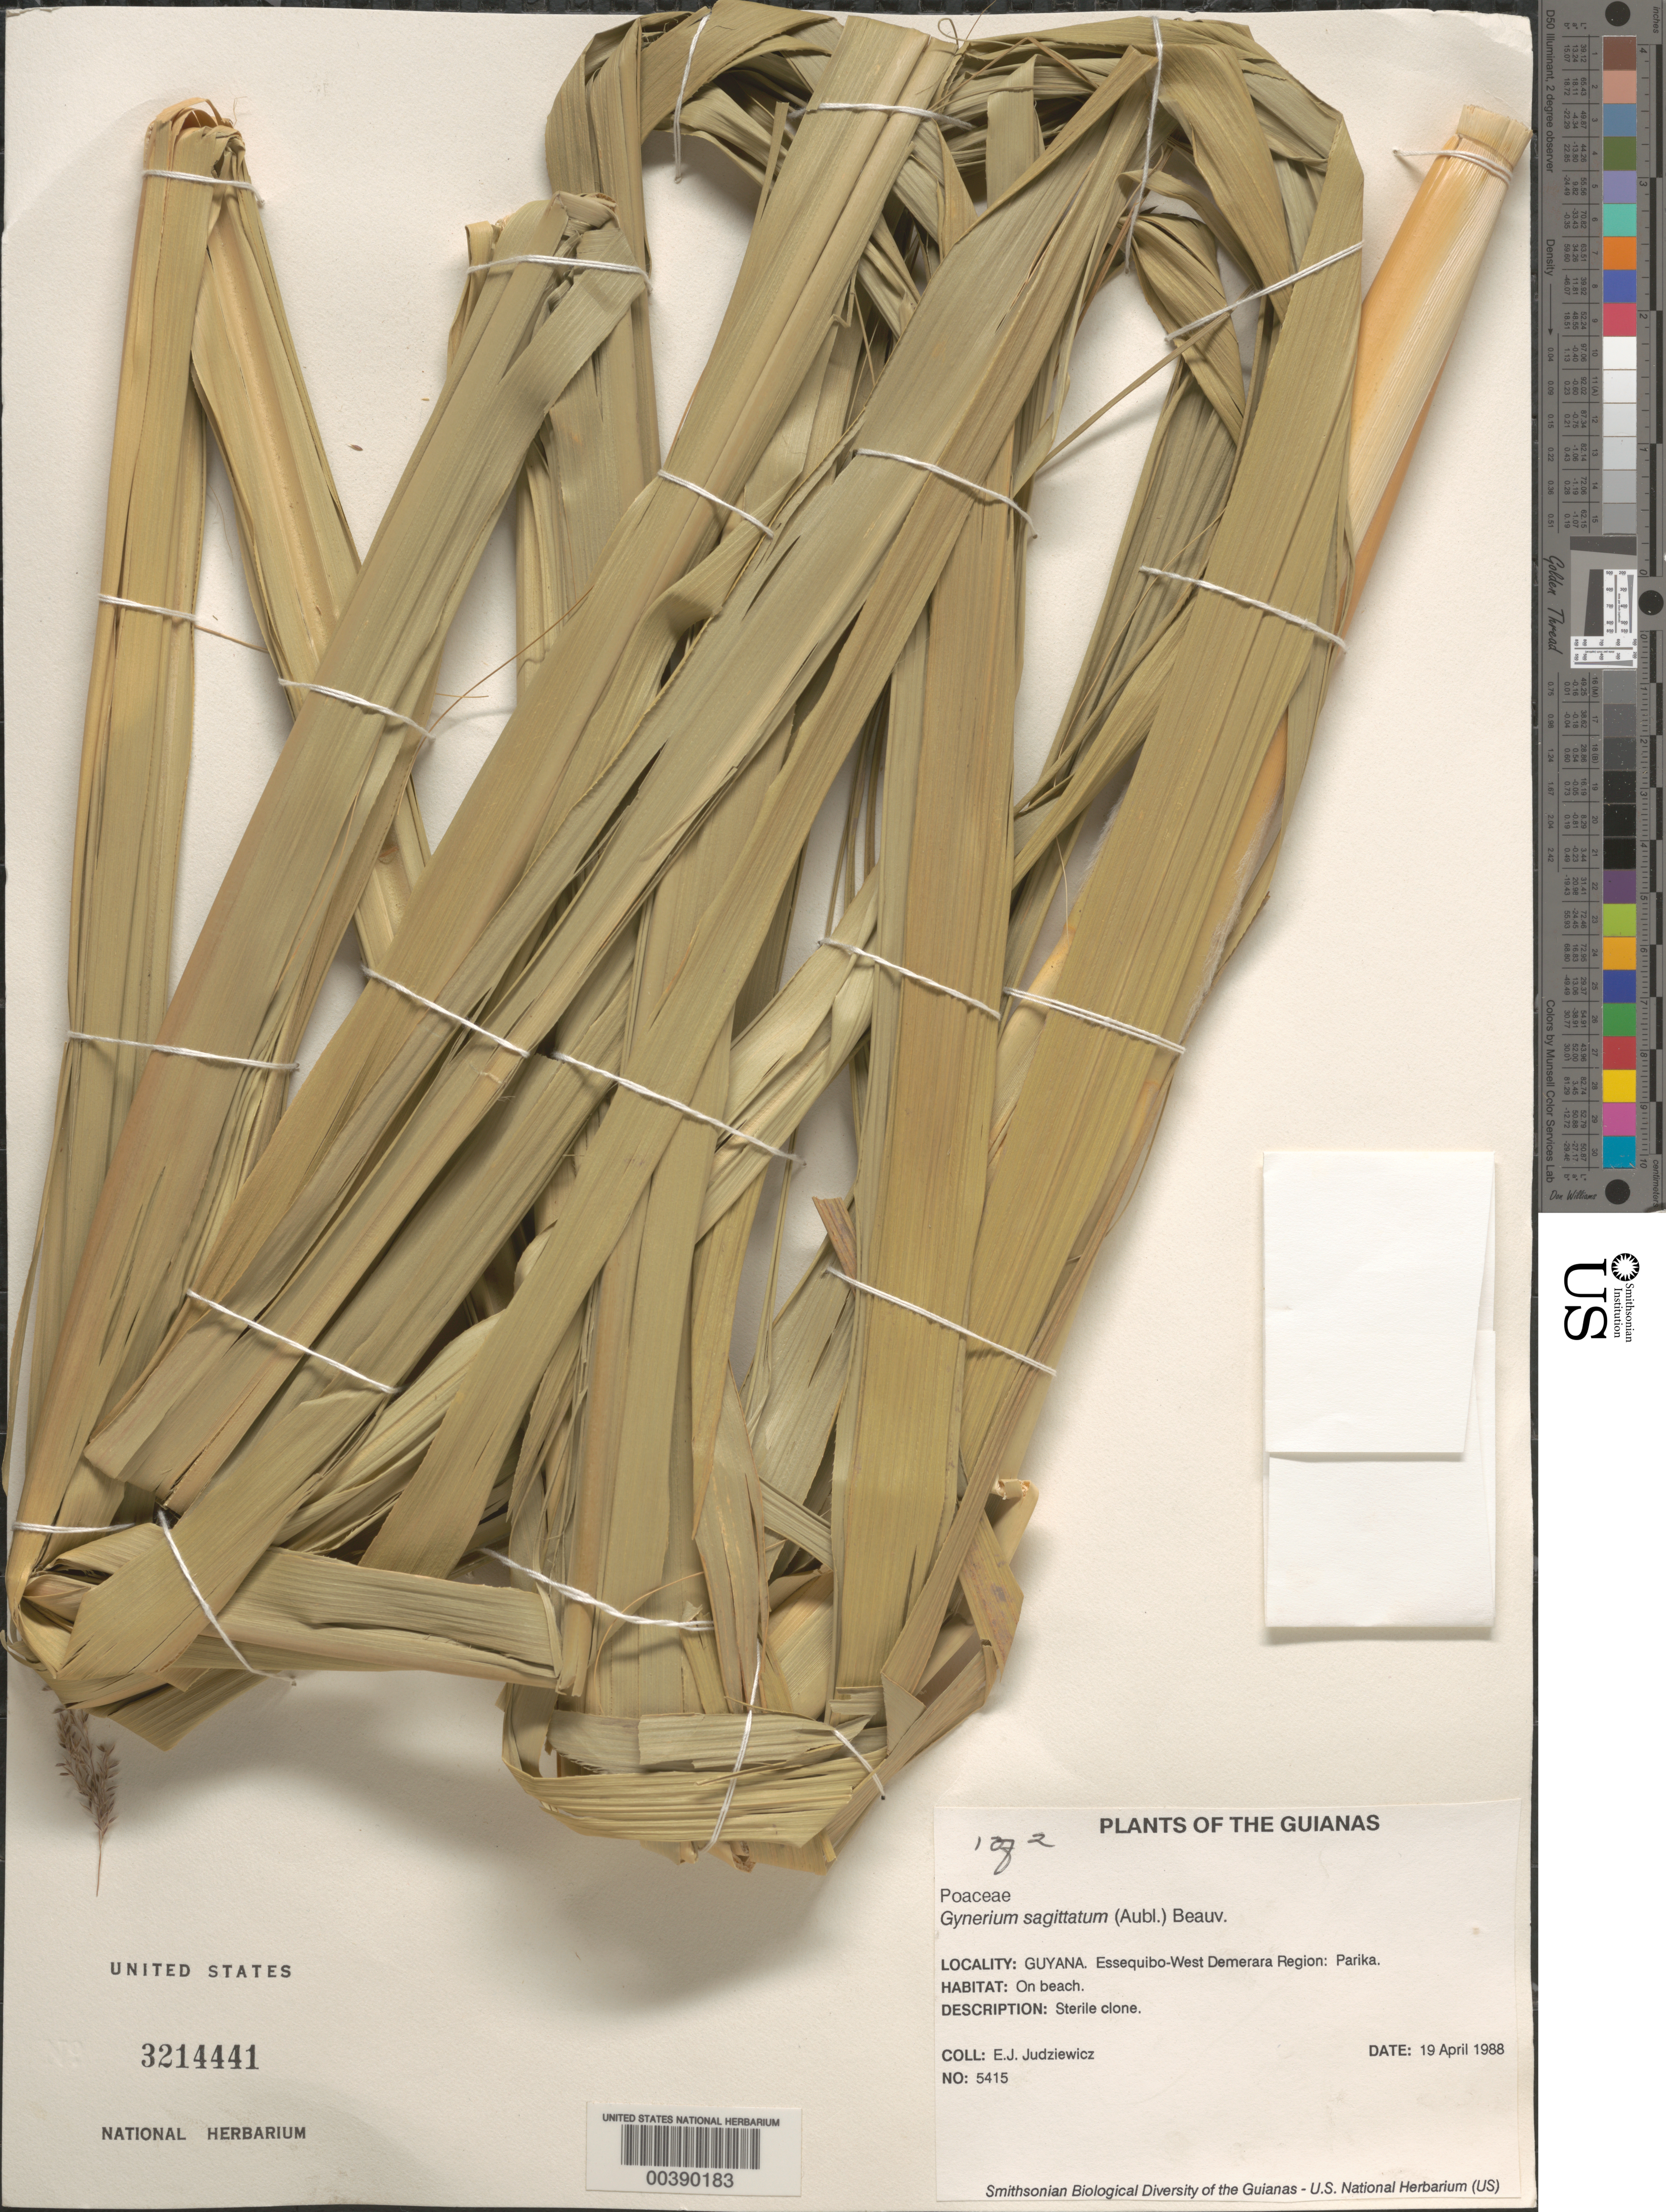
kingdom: Plantae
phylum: Tracheophyta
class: Liliopsida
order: Poales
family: Poaceae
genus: Gynerium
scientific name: Gynerium sagittatum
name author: (Aubl.) P. Beauv.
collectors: E. J. Judziewicz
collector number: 5415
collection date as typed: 19 Apr 1988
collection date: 1988-04-19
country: Guyana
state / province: Essequibo Isl-W. Demerara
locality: Parika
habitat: On beach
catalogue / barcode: US 3214441